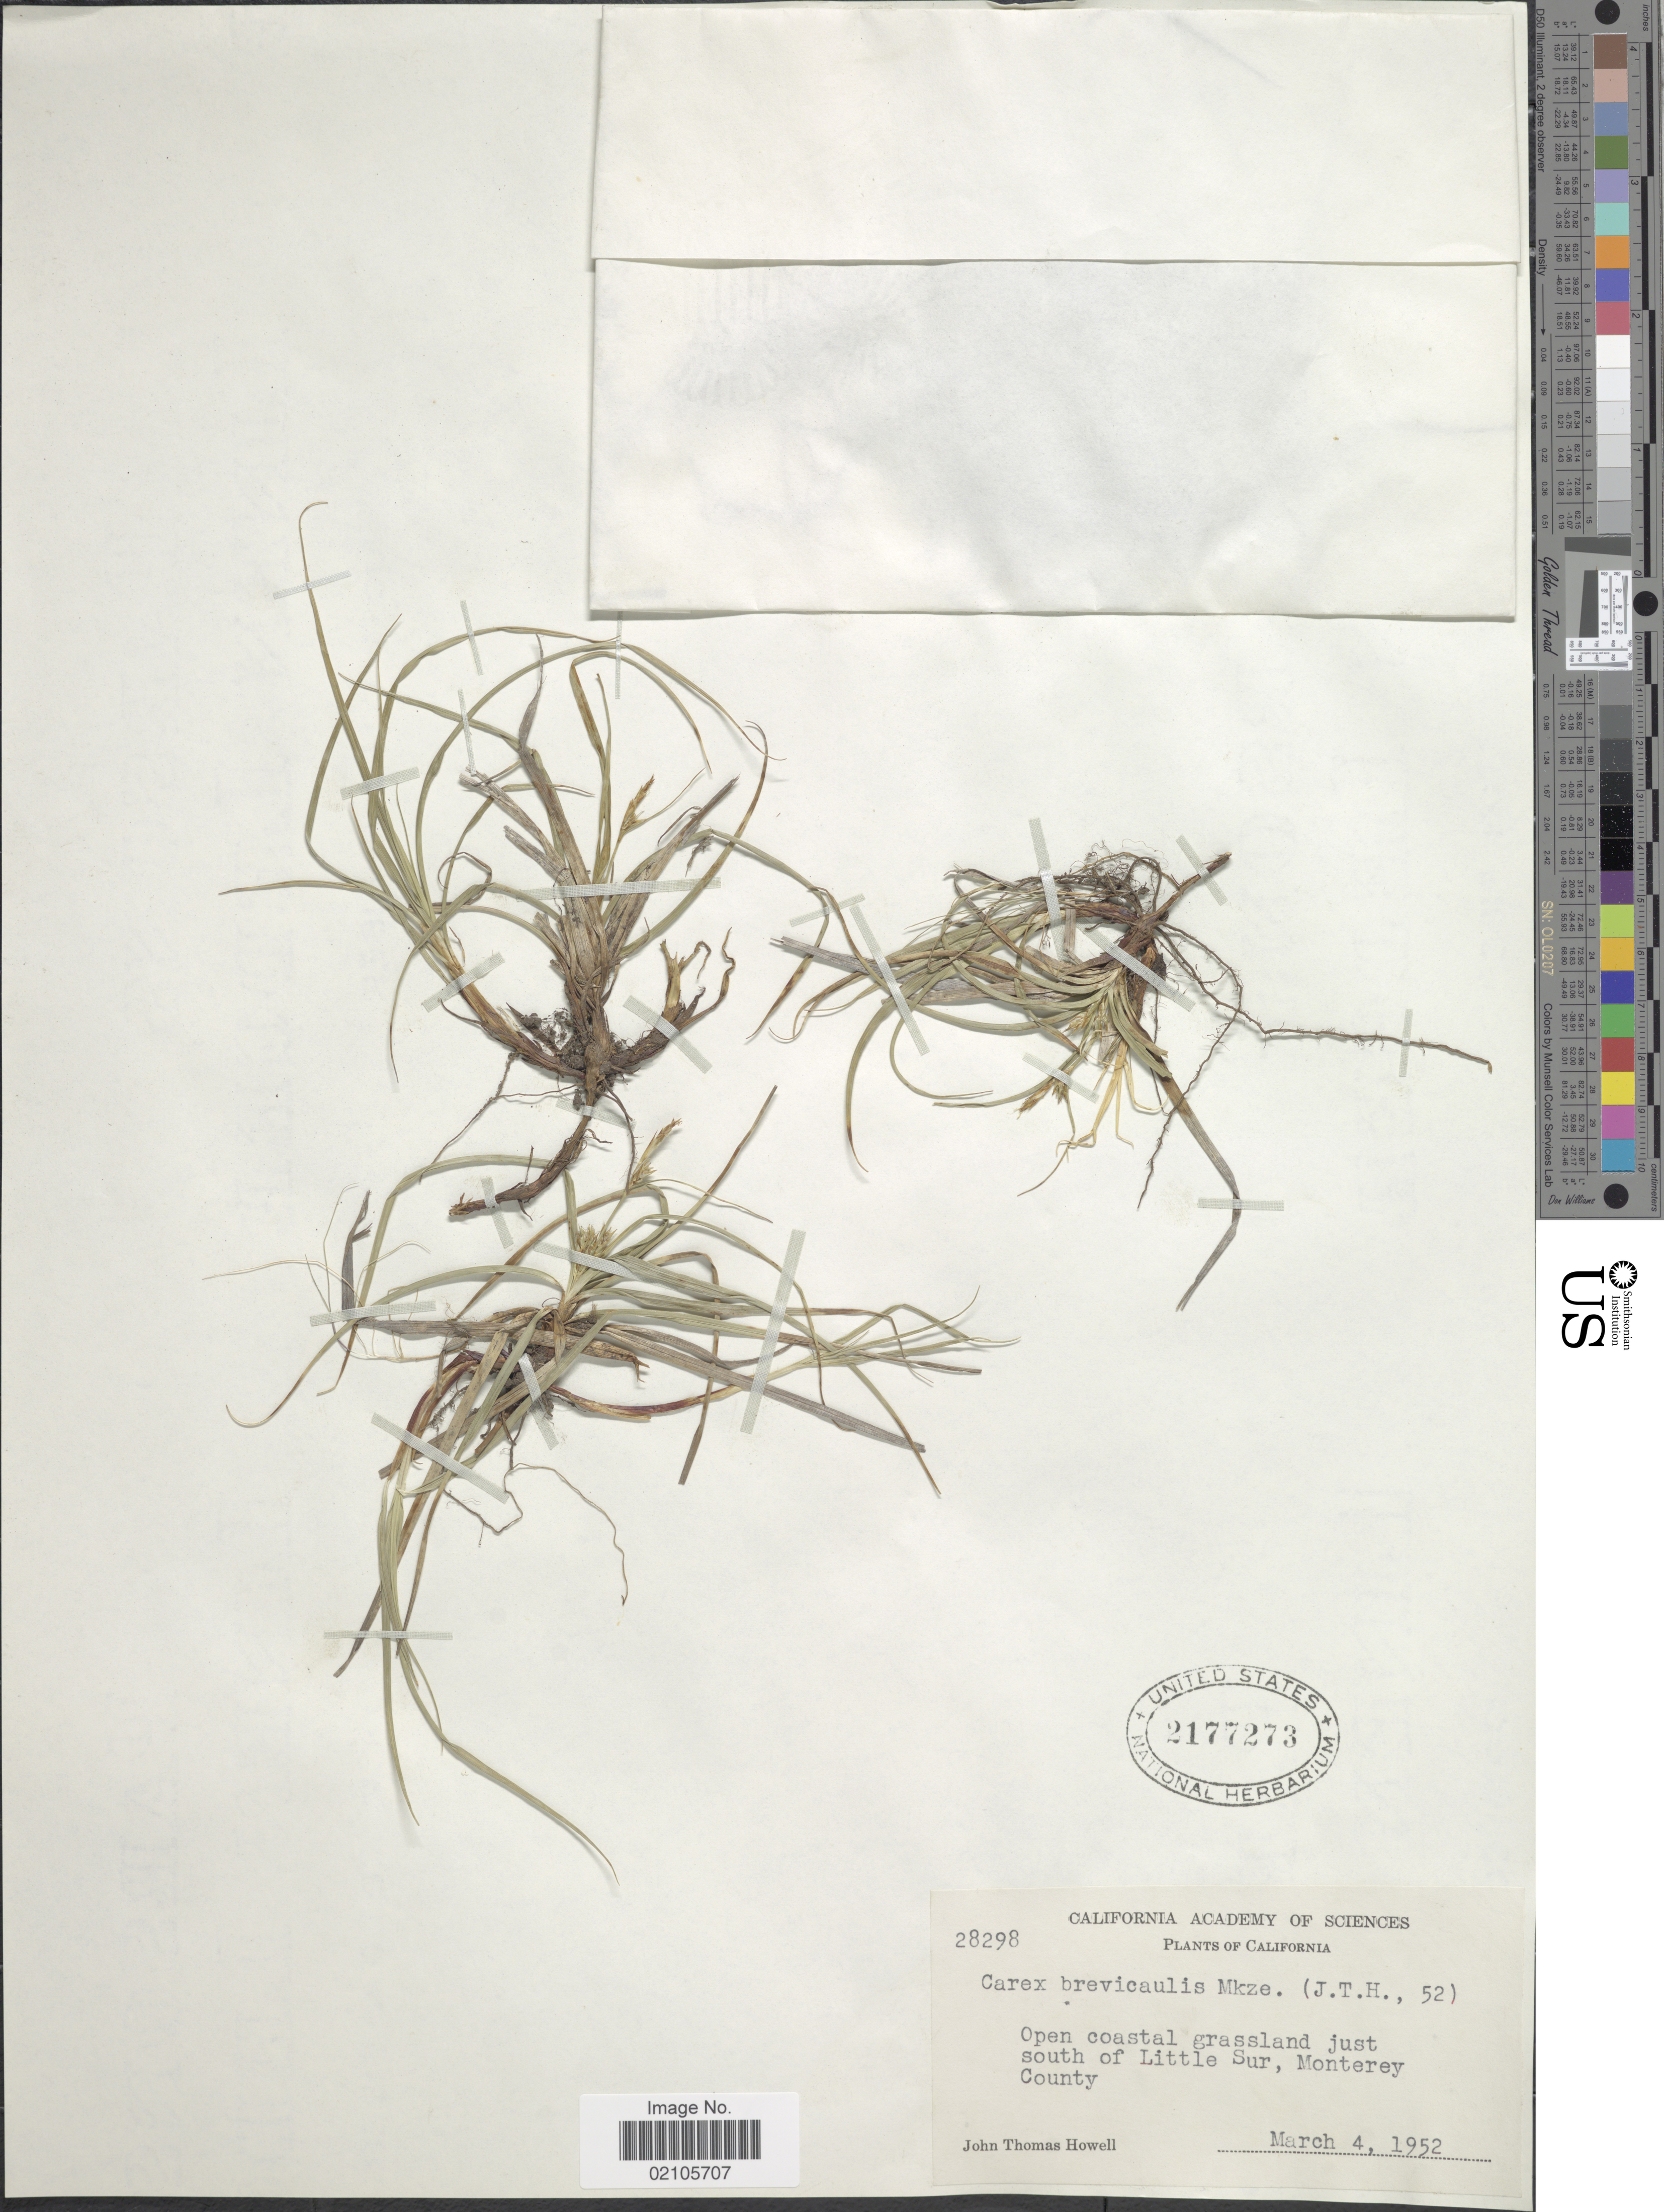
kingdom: Plantae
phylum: Tracheophyta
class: Liliopsida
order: Poales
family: Cyperaceae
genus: Carex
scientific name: Carex brevicaulis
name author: Thouars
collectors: J. T. Howell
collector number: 28298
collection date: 1952-03-04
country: United States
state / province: California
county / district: Monterey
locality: Open coastal grassland just south of Little Sur, Monterey County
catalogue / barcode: US 2177273